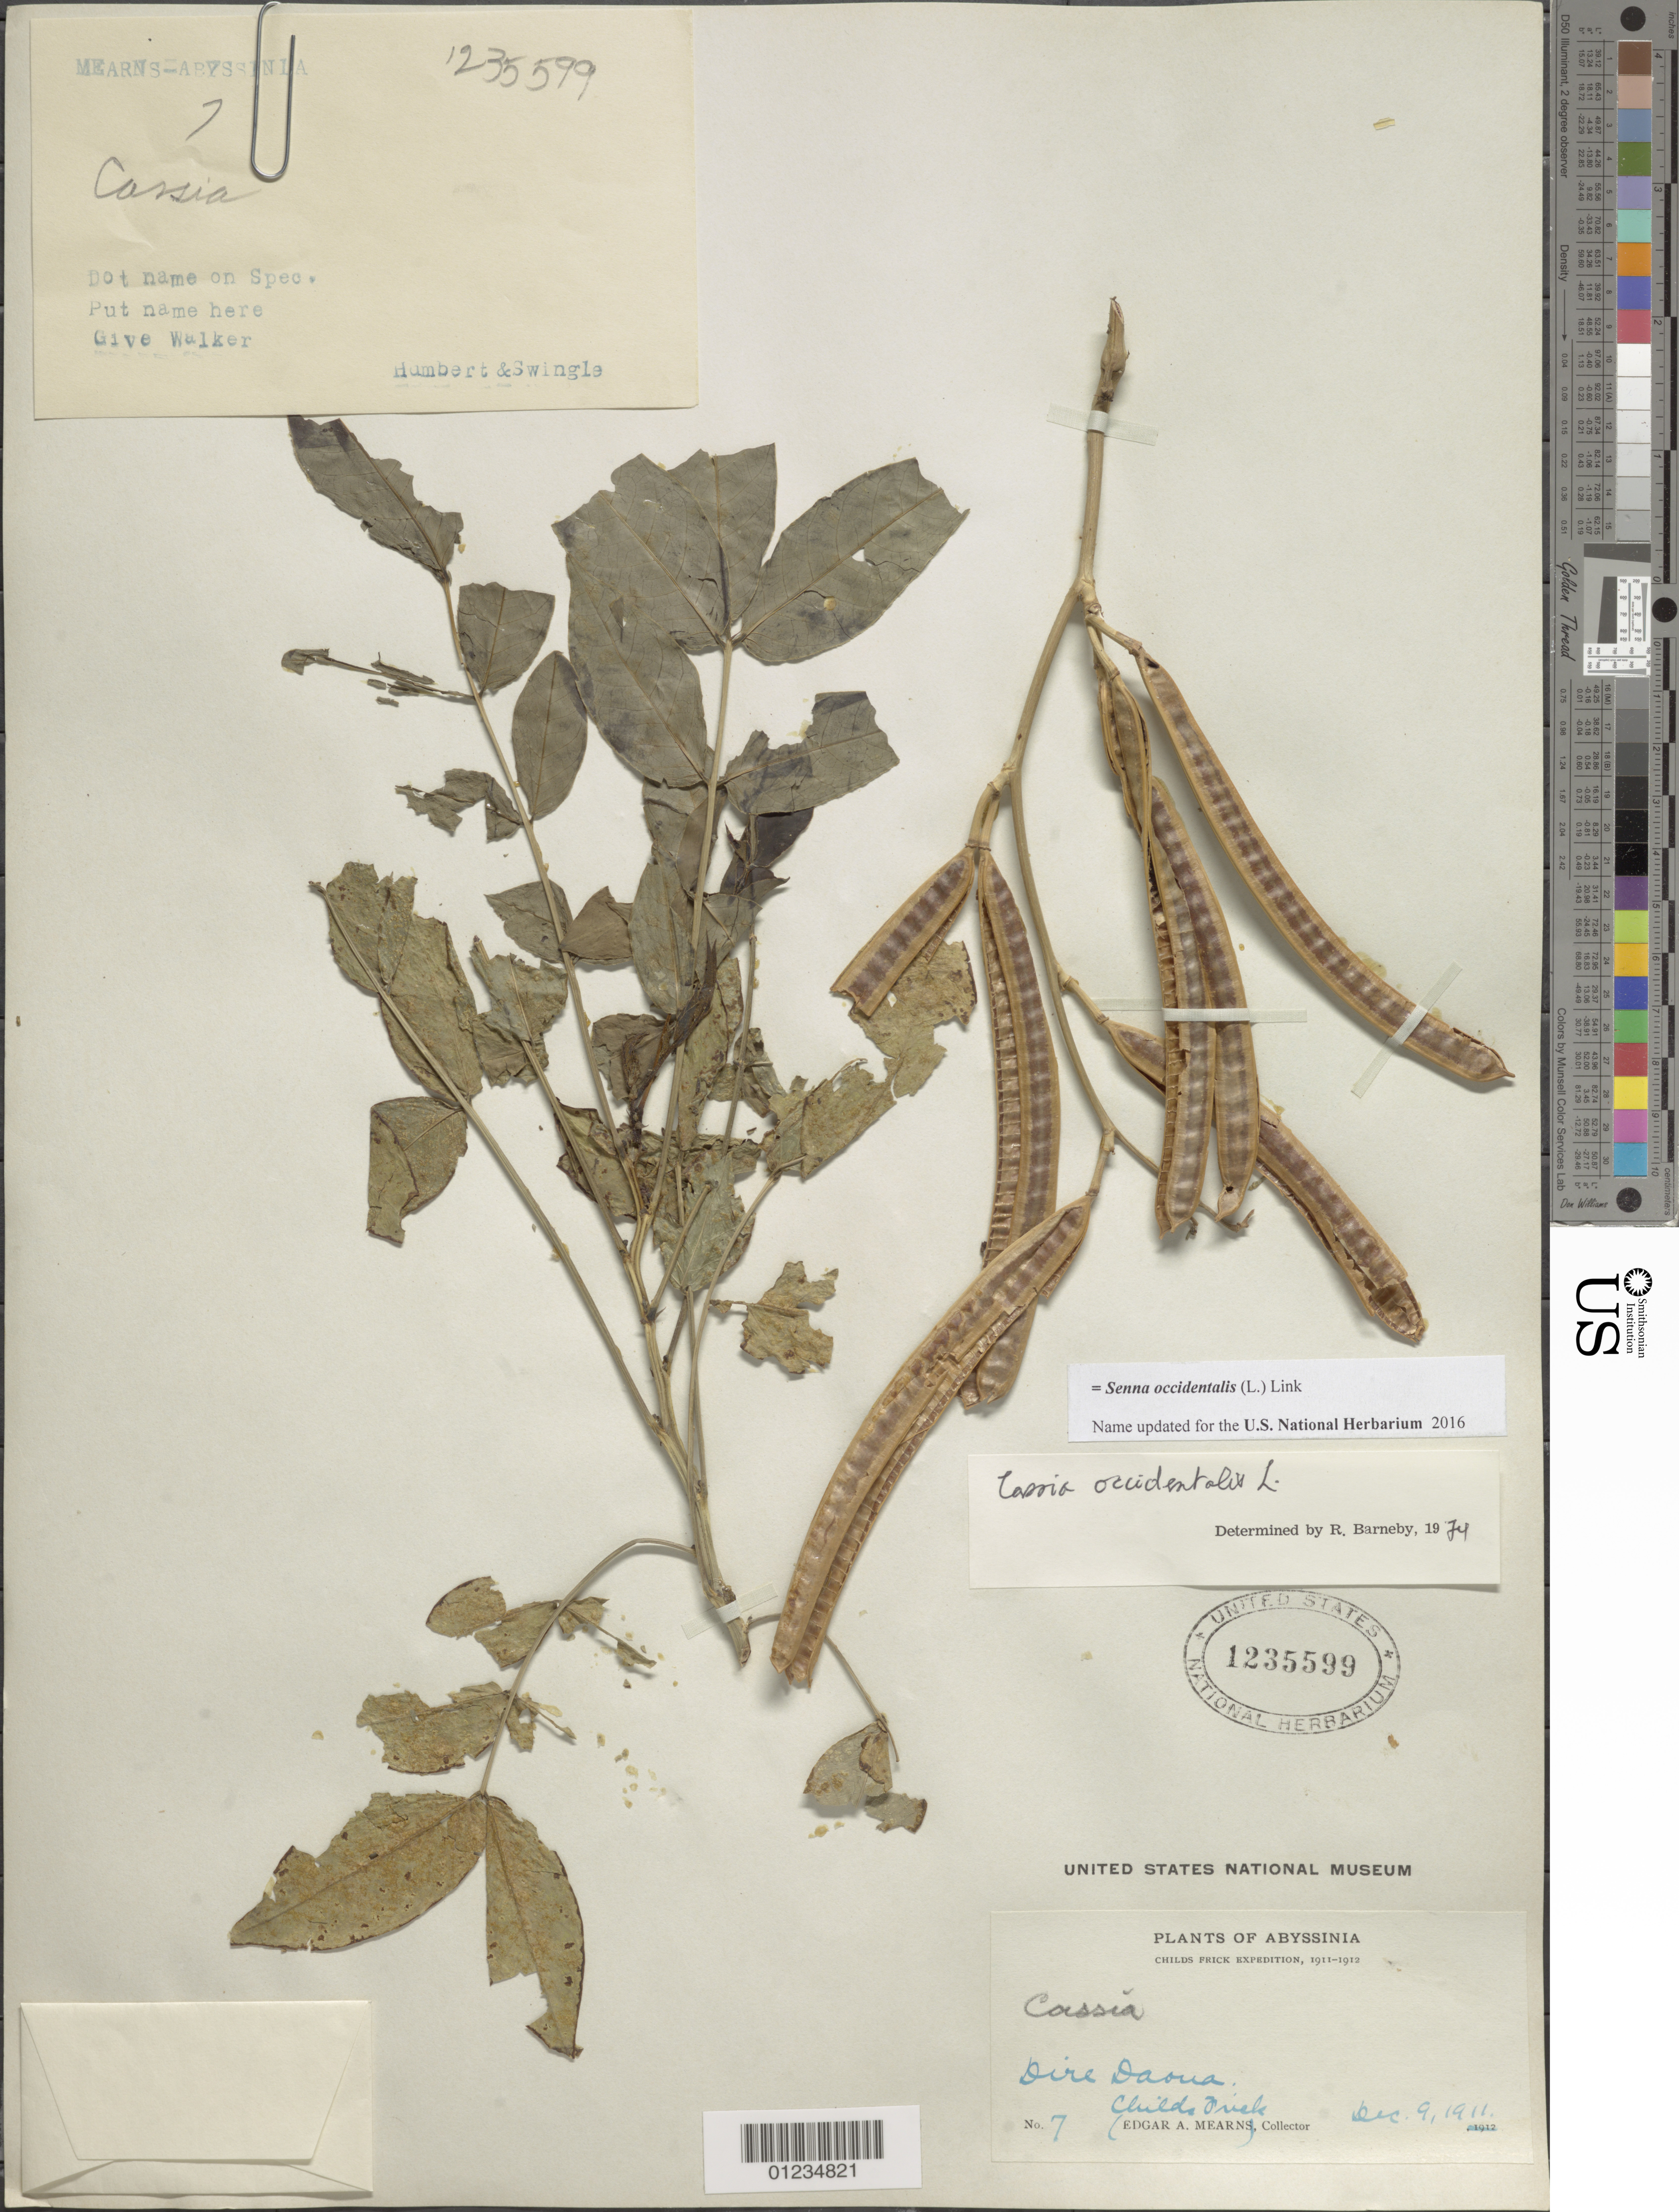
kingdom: Plantae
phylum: Tracheophyta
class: Magnoliopsida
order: Fabales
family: Fabaceae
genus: Senna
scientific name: Senna occidentalis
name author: (L.) Link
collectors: Frick & E. A. Mearns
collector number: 7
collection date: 1911-12-09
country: Ethiopia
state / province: Dire Dawa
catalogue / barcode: US 1235599